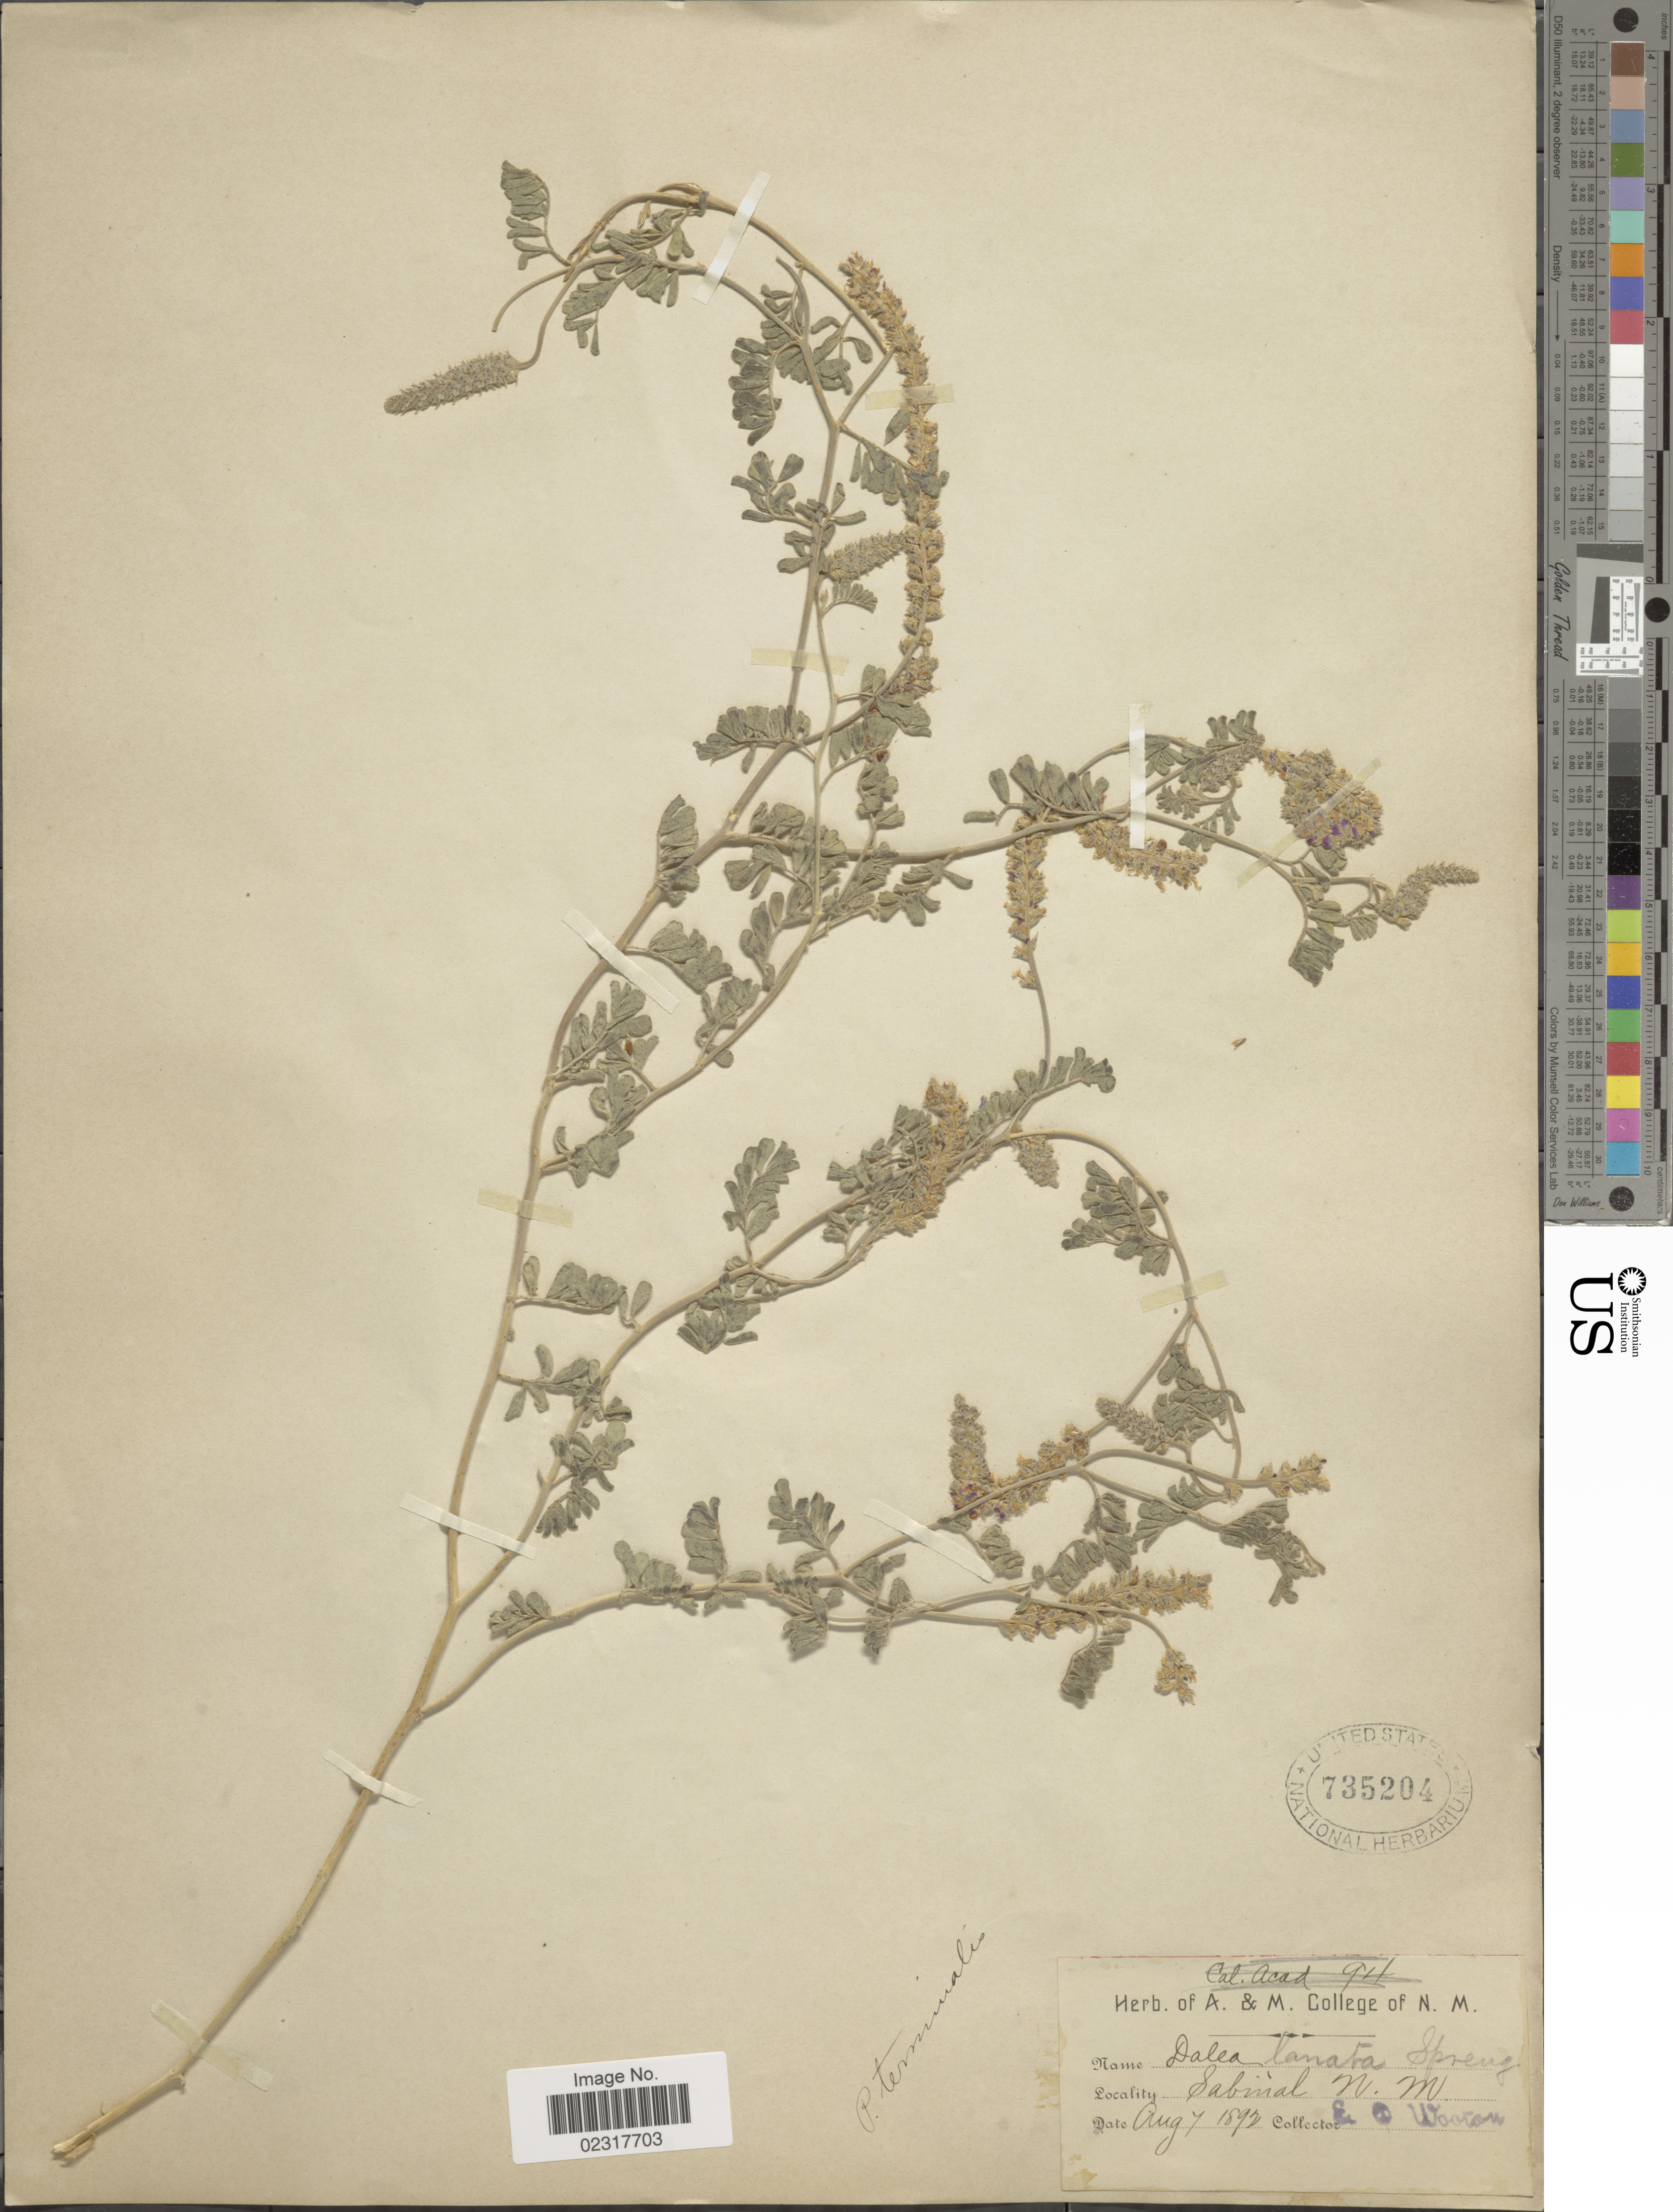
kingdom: Plantae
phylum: Tracheophyta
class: Magnoliopsida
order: Fabales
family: Fabaceae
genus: Dalea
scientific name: Dalea lanata var. terminalis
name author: (M.E. Jones) Barneby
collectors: E. O. Wooton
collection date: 1892-08-07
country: United States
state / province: New Mexico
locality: Sabinal, N. M.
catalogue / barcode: US 735204